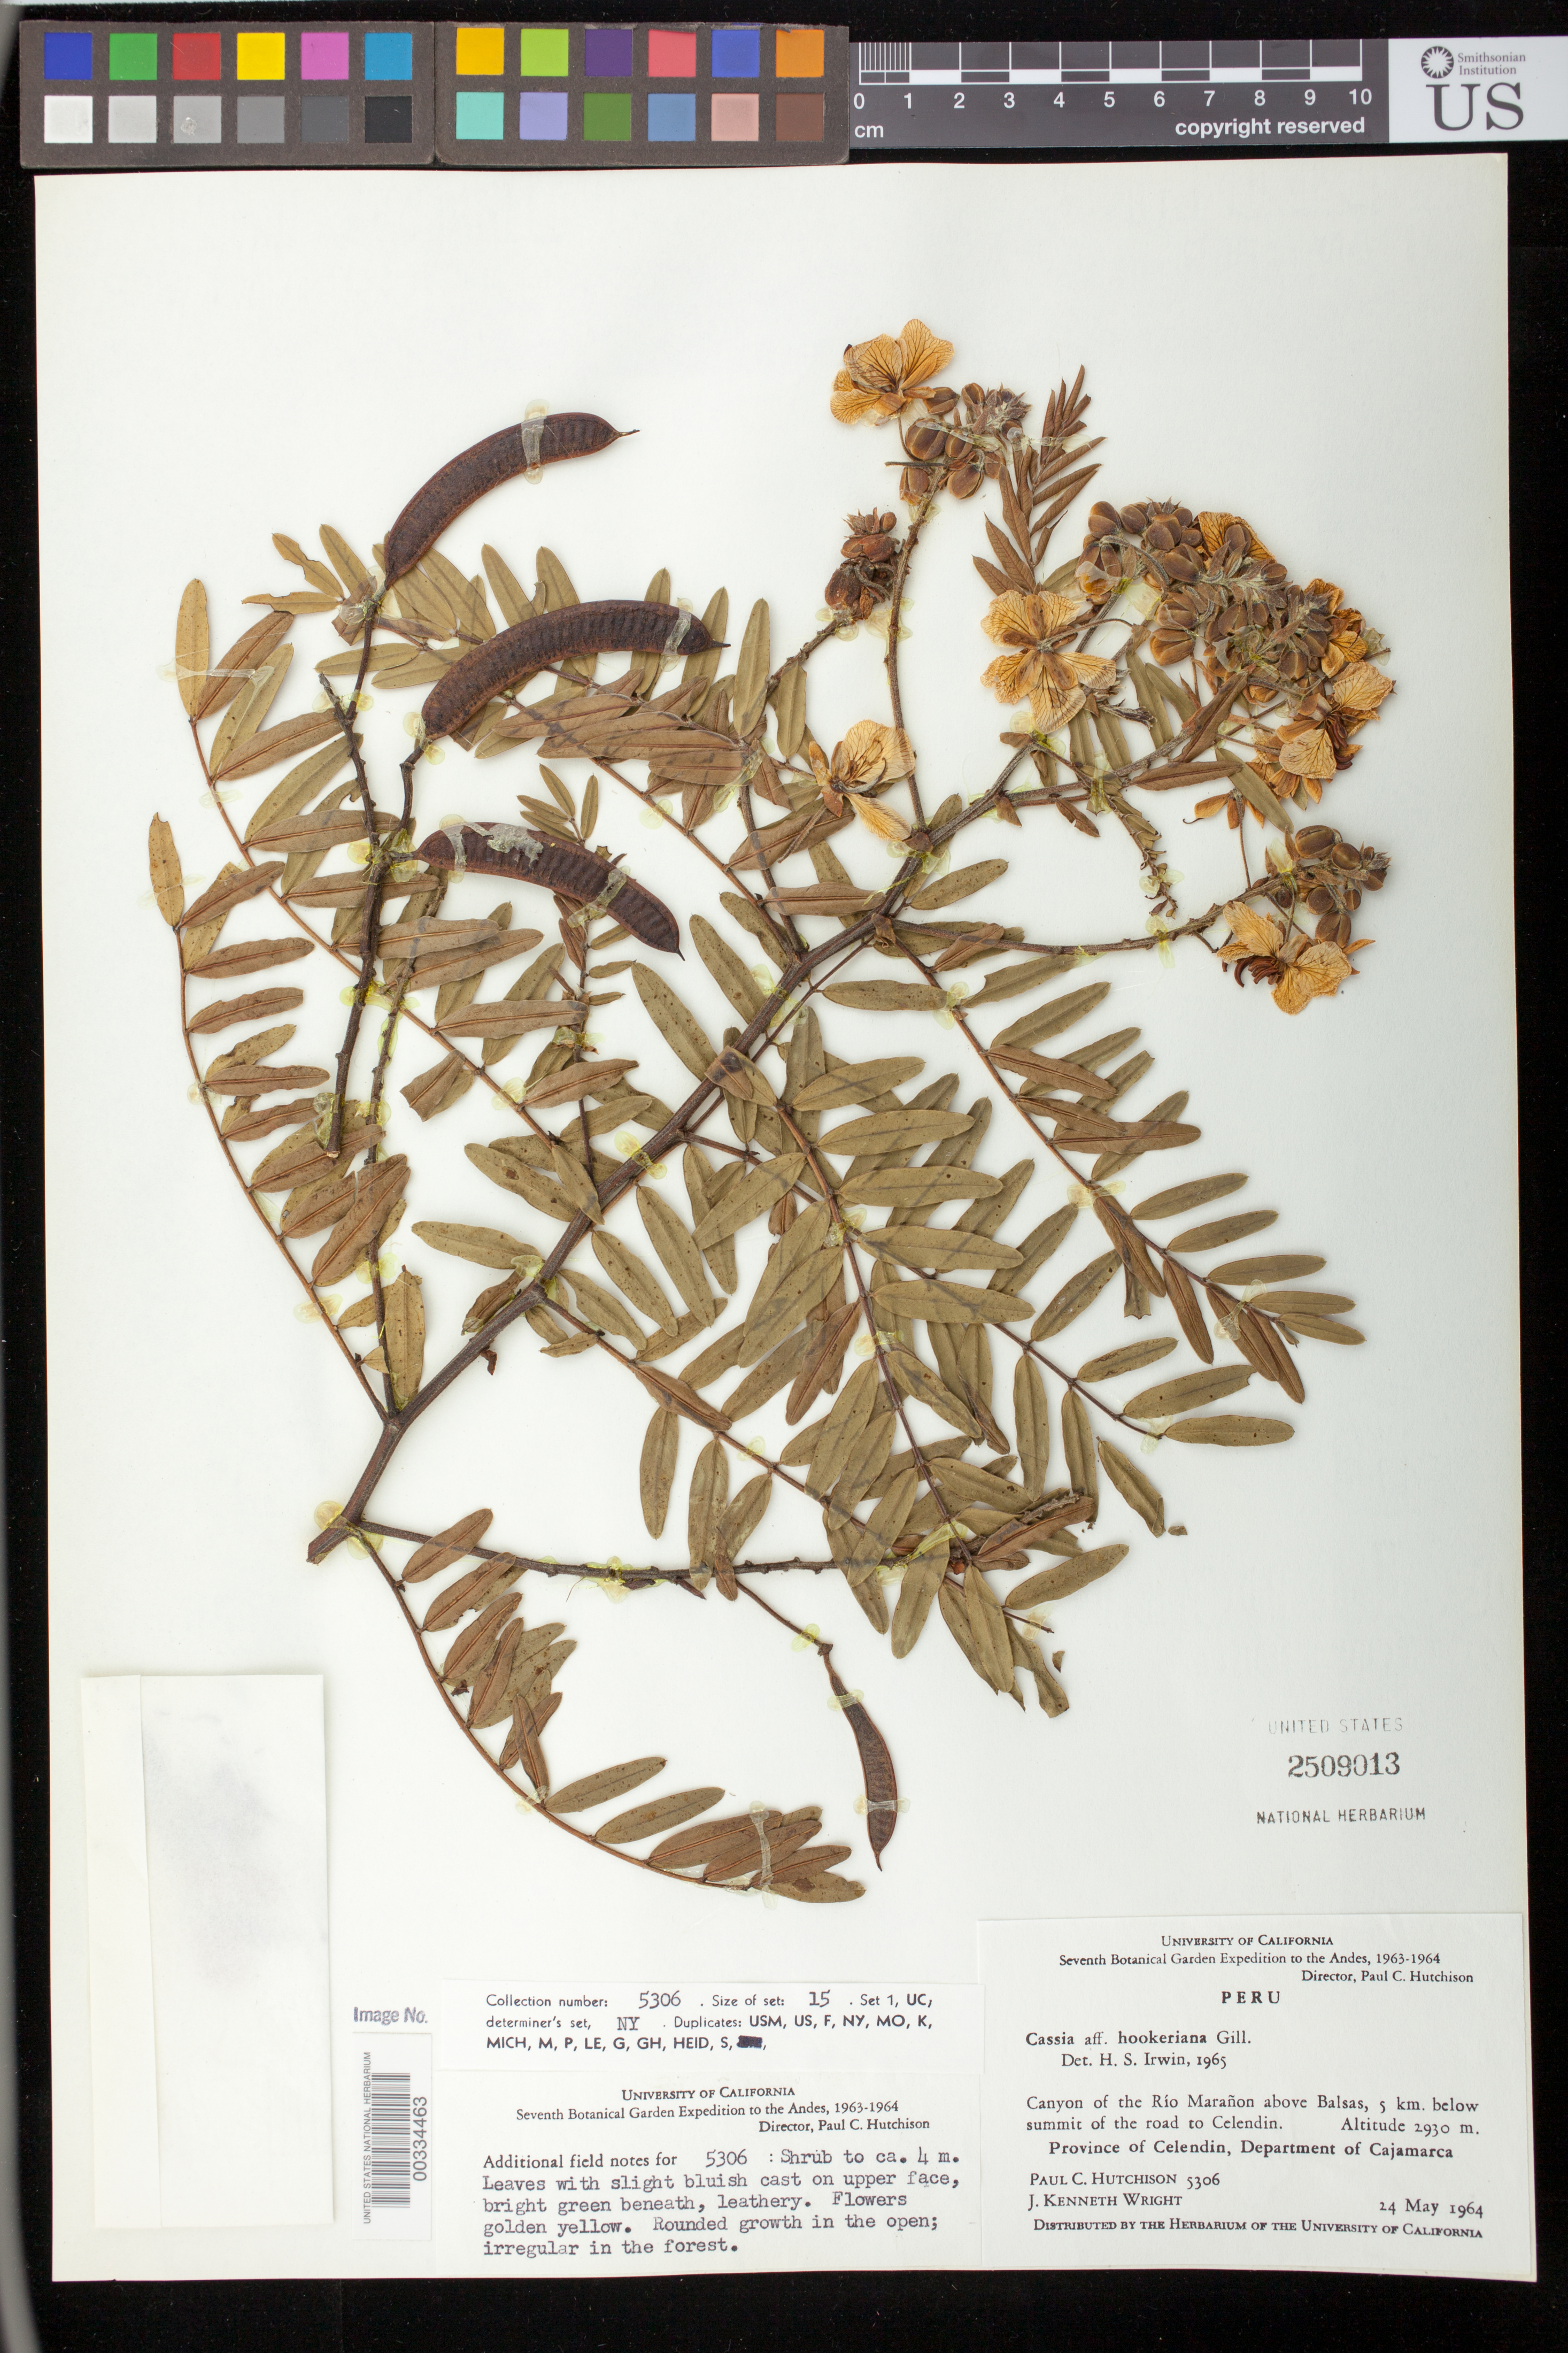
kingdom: Plantae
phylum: Tracheophyta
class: Magnoliopsida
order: Fabales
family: Fabaceae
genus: Senna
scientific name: Senna hookeriana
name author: Vatke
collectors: P. C. Hutchison & J. K. Wright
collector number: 5306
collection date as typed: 24 May 1964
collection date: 1964-05-24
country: Peru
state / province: Cajamarca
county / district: Celendín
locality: canyon of the Río Maranon above Balsas, 5 km below summit of the road to Celendín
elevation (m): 2930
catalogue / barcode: US 2509013